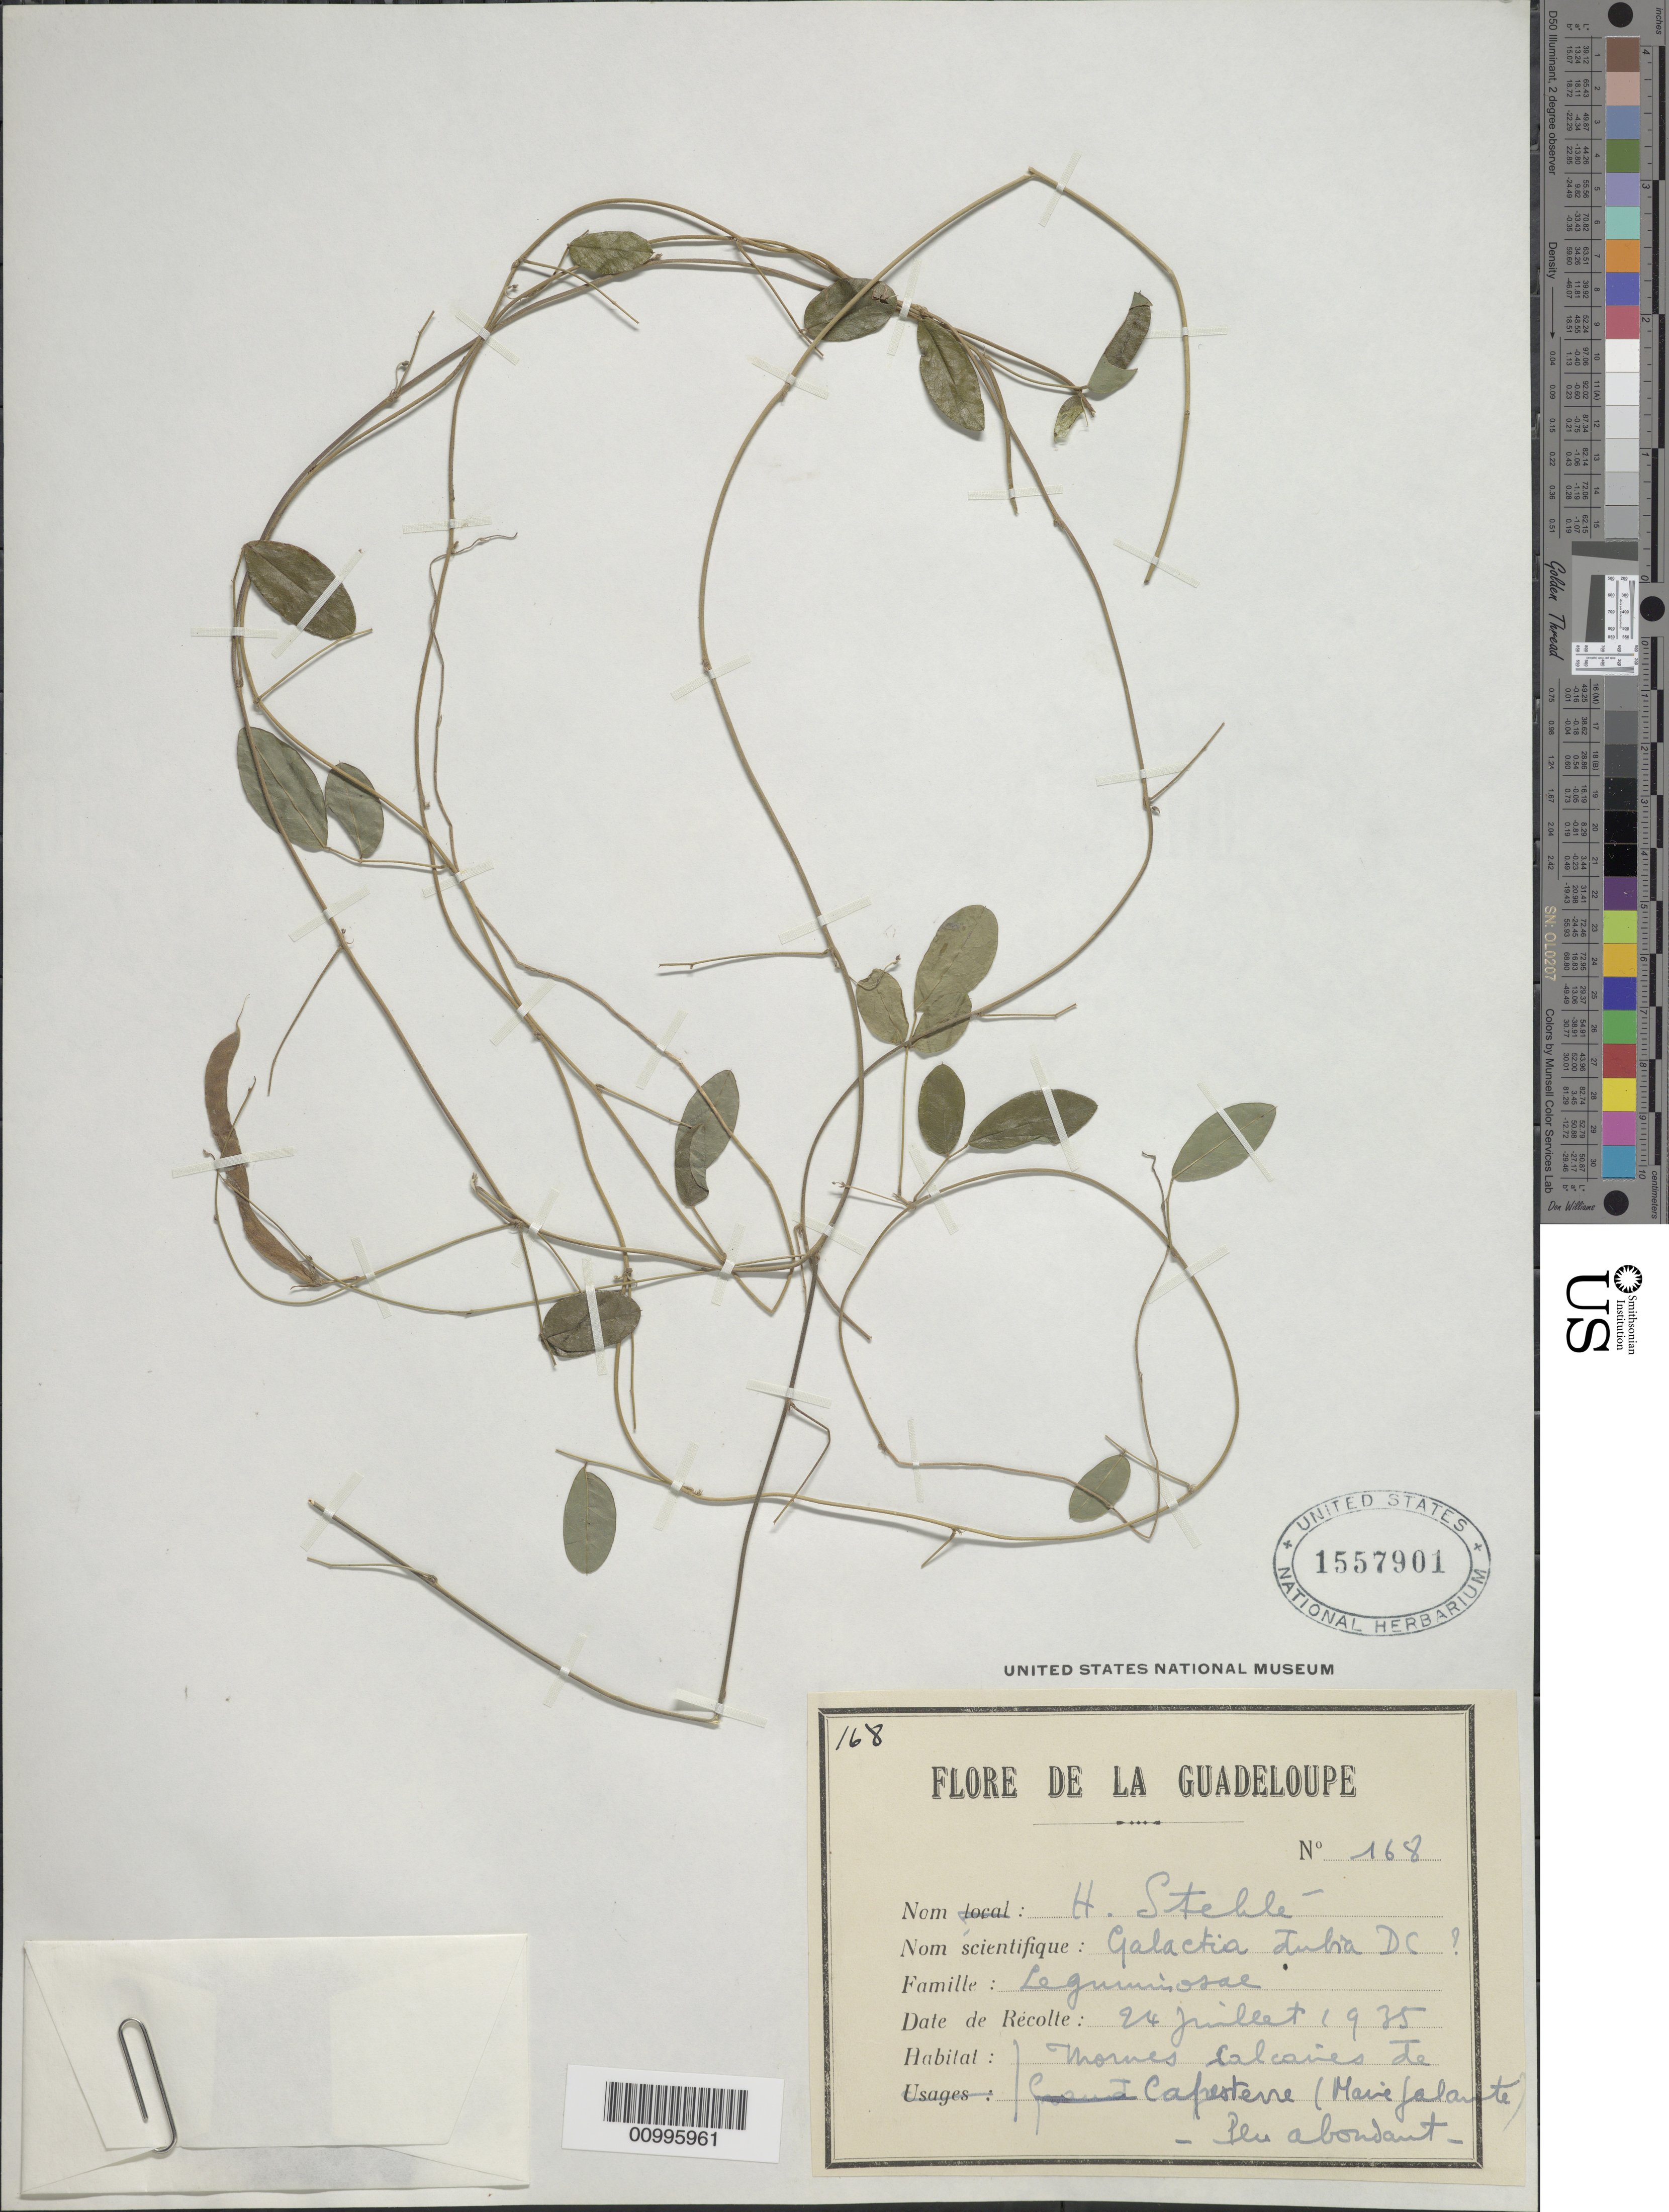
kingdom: Plantae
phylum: Tracheophyta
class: Magnoliopsida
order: Fabales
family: Fabaceae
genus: Galactia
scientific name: Galactia dubia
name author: DC.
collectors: H. Stehlé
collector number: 168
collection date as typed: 24 Jul 1935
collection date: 1935-07-24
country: Guadeloupe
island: Basse Terre [Guadeloupe]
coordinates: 0 N, 0 E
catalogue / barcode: US 1557901